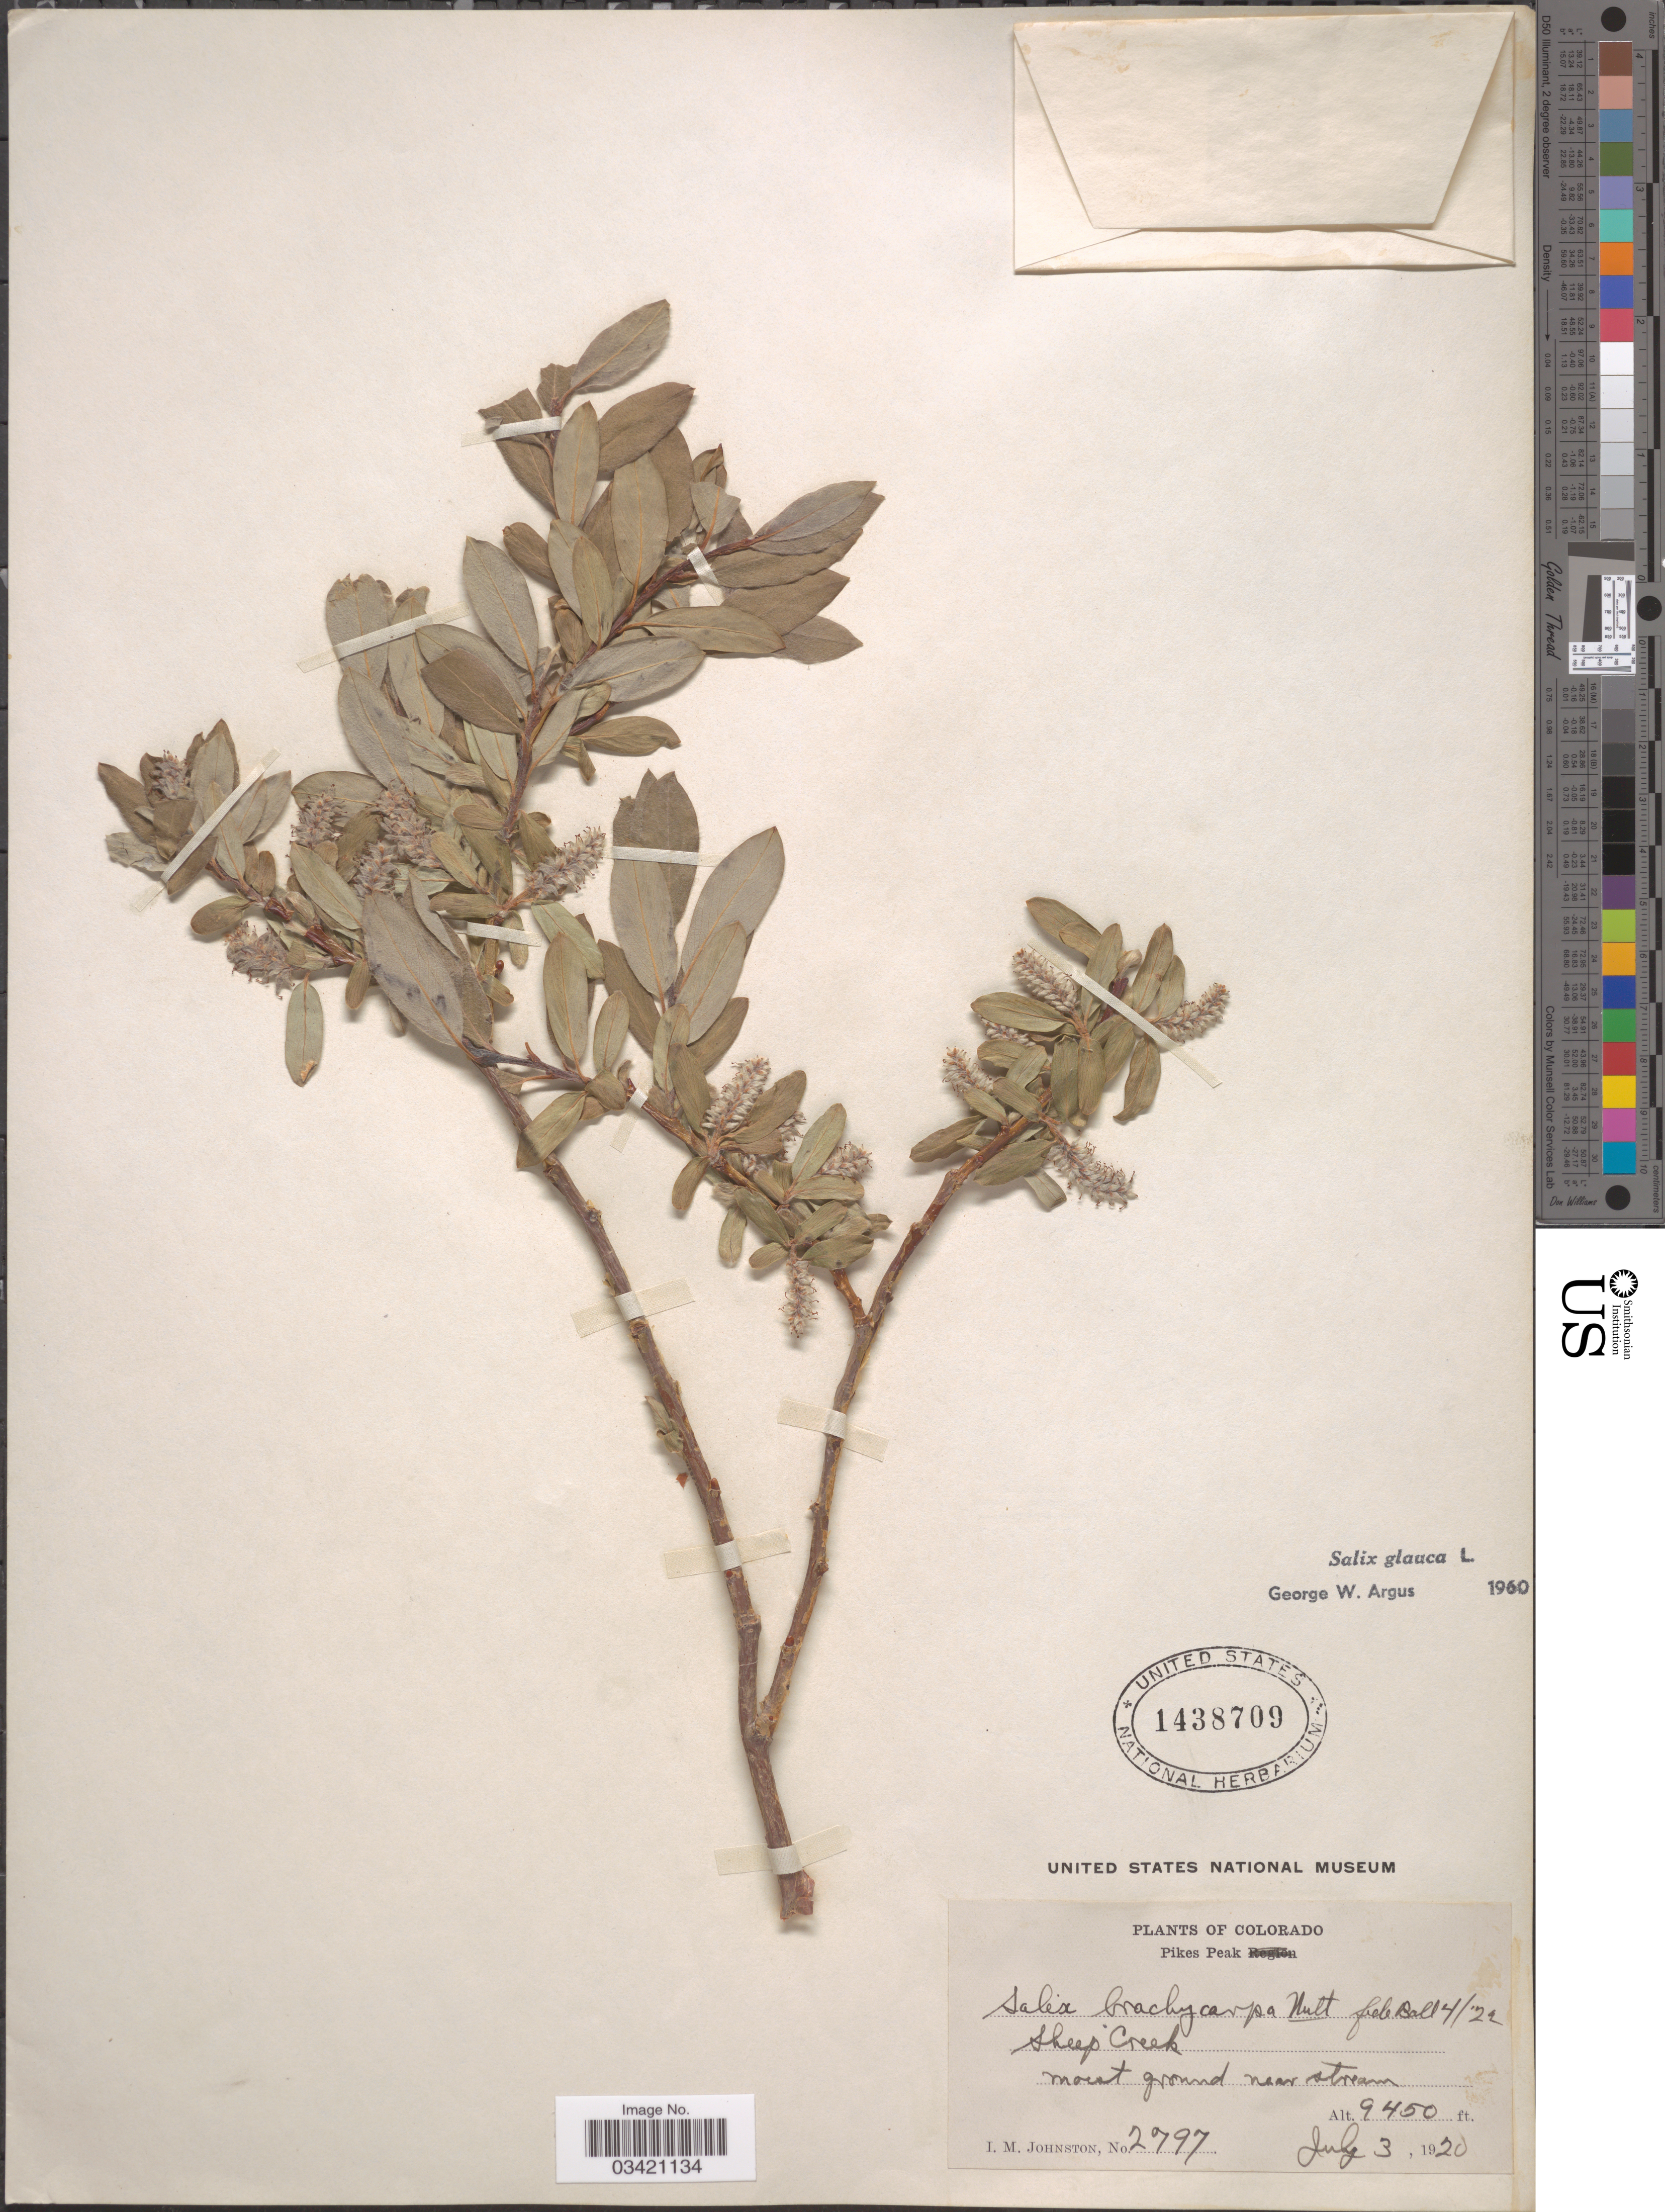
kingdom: Plantae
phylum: Tracheophyta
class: Magnoliopsida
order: Malpighiales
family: Salicaceae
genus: Salix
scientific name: Salix glauca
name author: L.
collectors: I.M. Johnston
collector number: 2797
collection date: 1920-07-03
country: United States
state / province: Colorado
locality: Pikes Peak. Sheep Creek.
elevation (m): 2880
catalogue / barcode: US 1438709